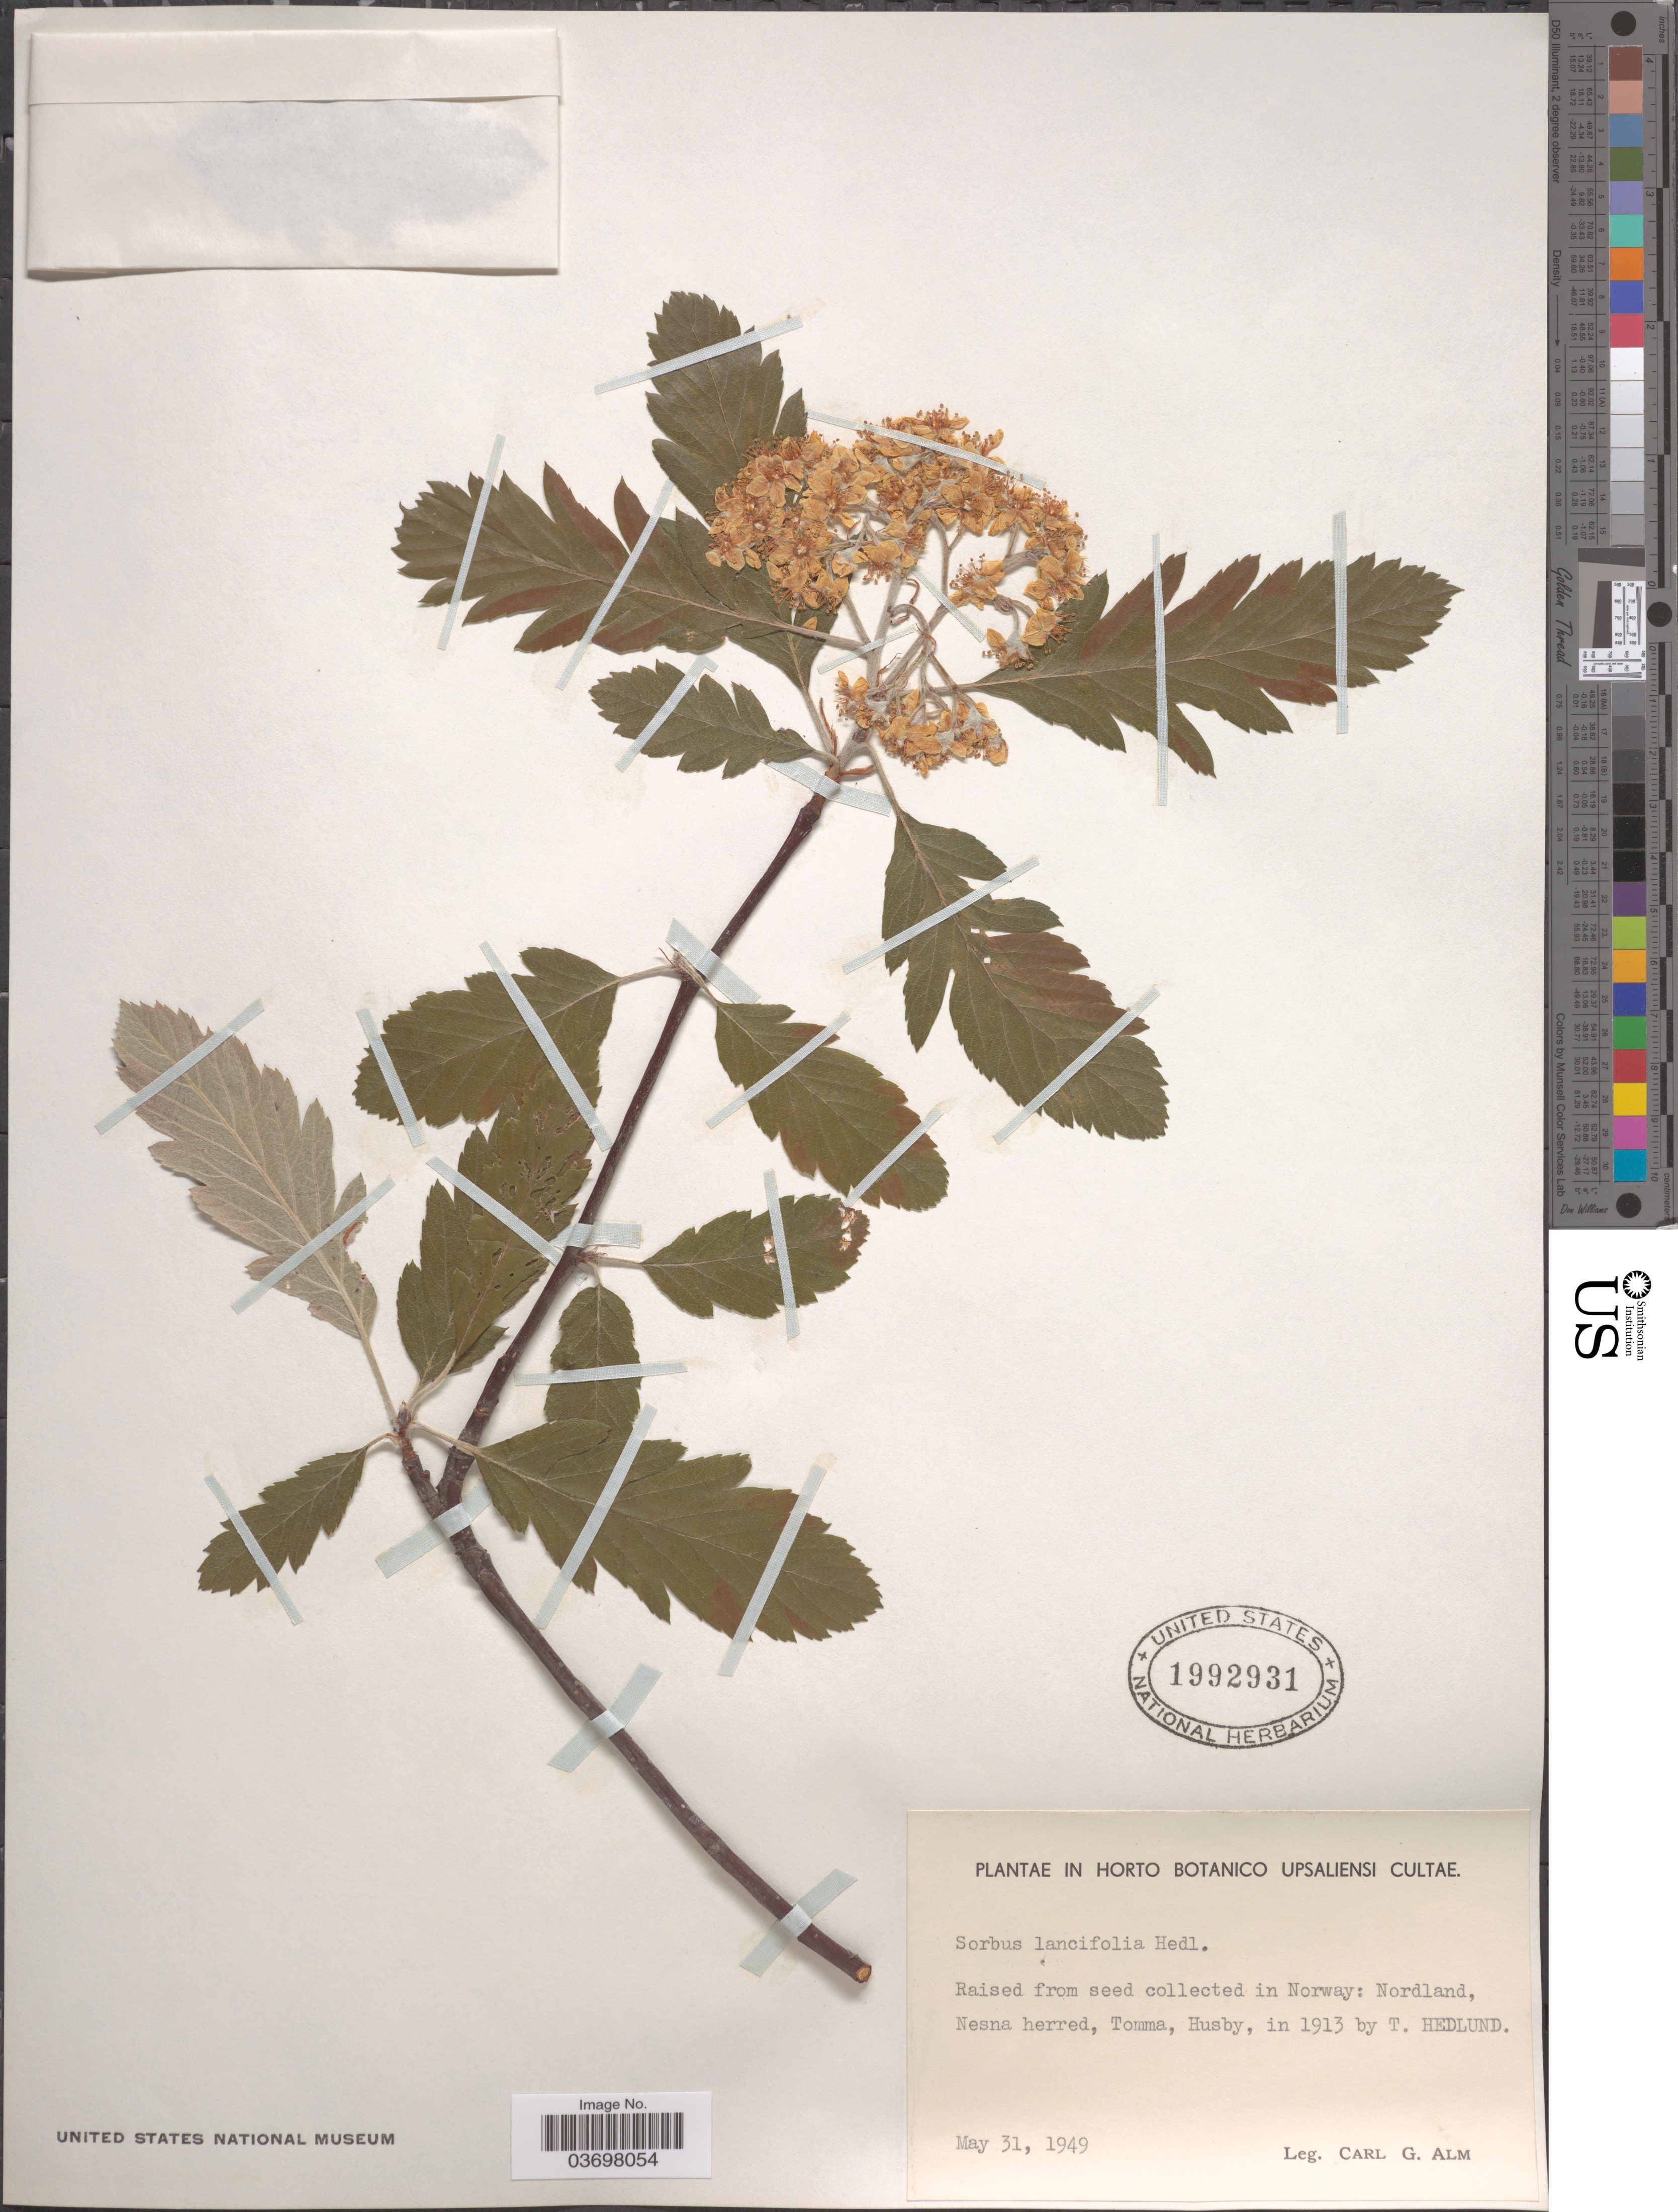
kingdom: Plantae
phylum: Tracheophyta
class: Magnoliopsida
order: Rosales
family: Rosaceae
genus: Sorbus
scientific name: Sorbus lancifolia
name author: Hedl.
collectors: C. G. Alm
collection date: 1949-05-31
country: Sweden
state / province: Uppsala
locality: Horto Botanico Upsaliensi Cultae.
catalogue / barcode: US 1992931